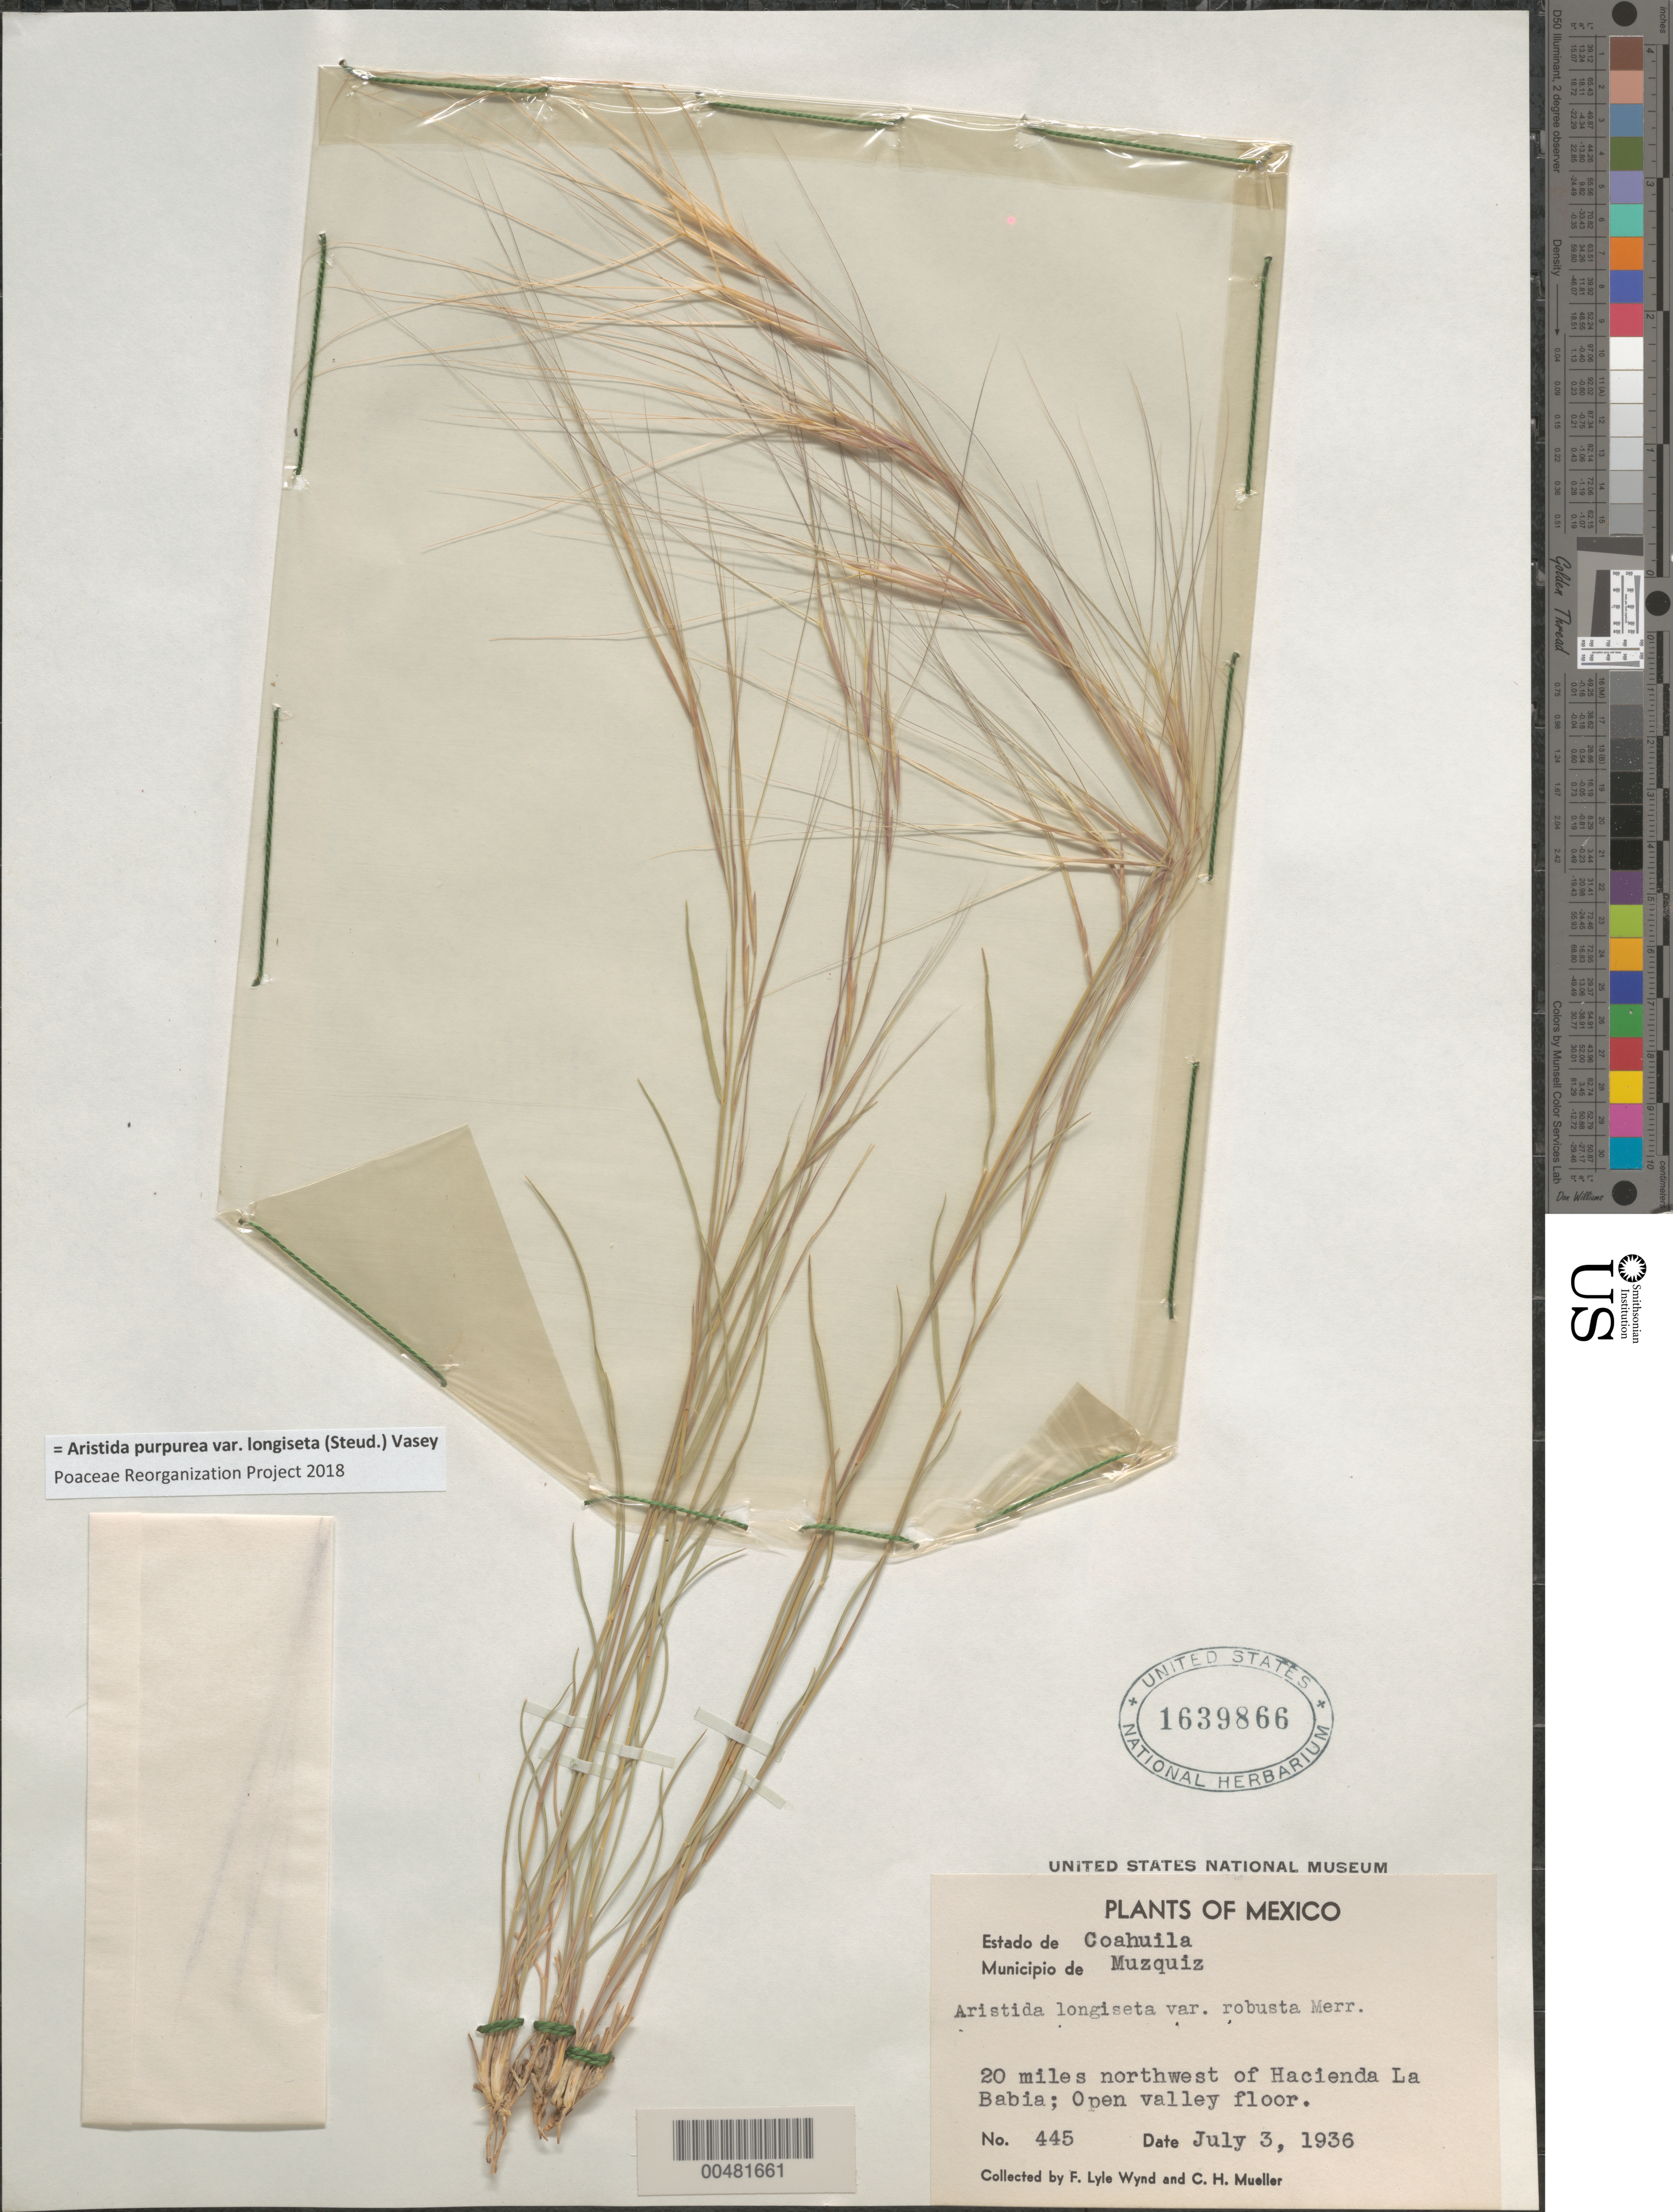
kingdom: Plantae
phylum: Tracheophyta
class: Liliopsida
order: Poales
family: Poaceae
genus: Aristida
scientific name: Aristida purpurea var. longiseta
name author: (Steud.) Vasey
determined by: Poaceae Reorganization Project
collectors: F. L. Wynd & C. H. Muller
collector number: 445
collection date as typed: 3 Jul 1936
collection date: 1936-07-03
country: Mexico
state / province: Coahuila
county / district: Múzquiz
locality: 20 mi NW of Hacienda La Babia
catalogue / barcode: US 1639866